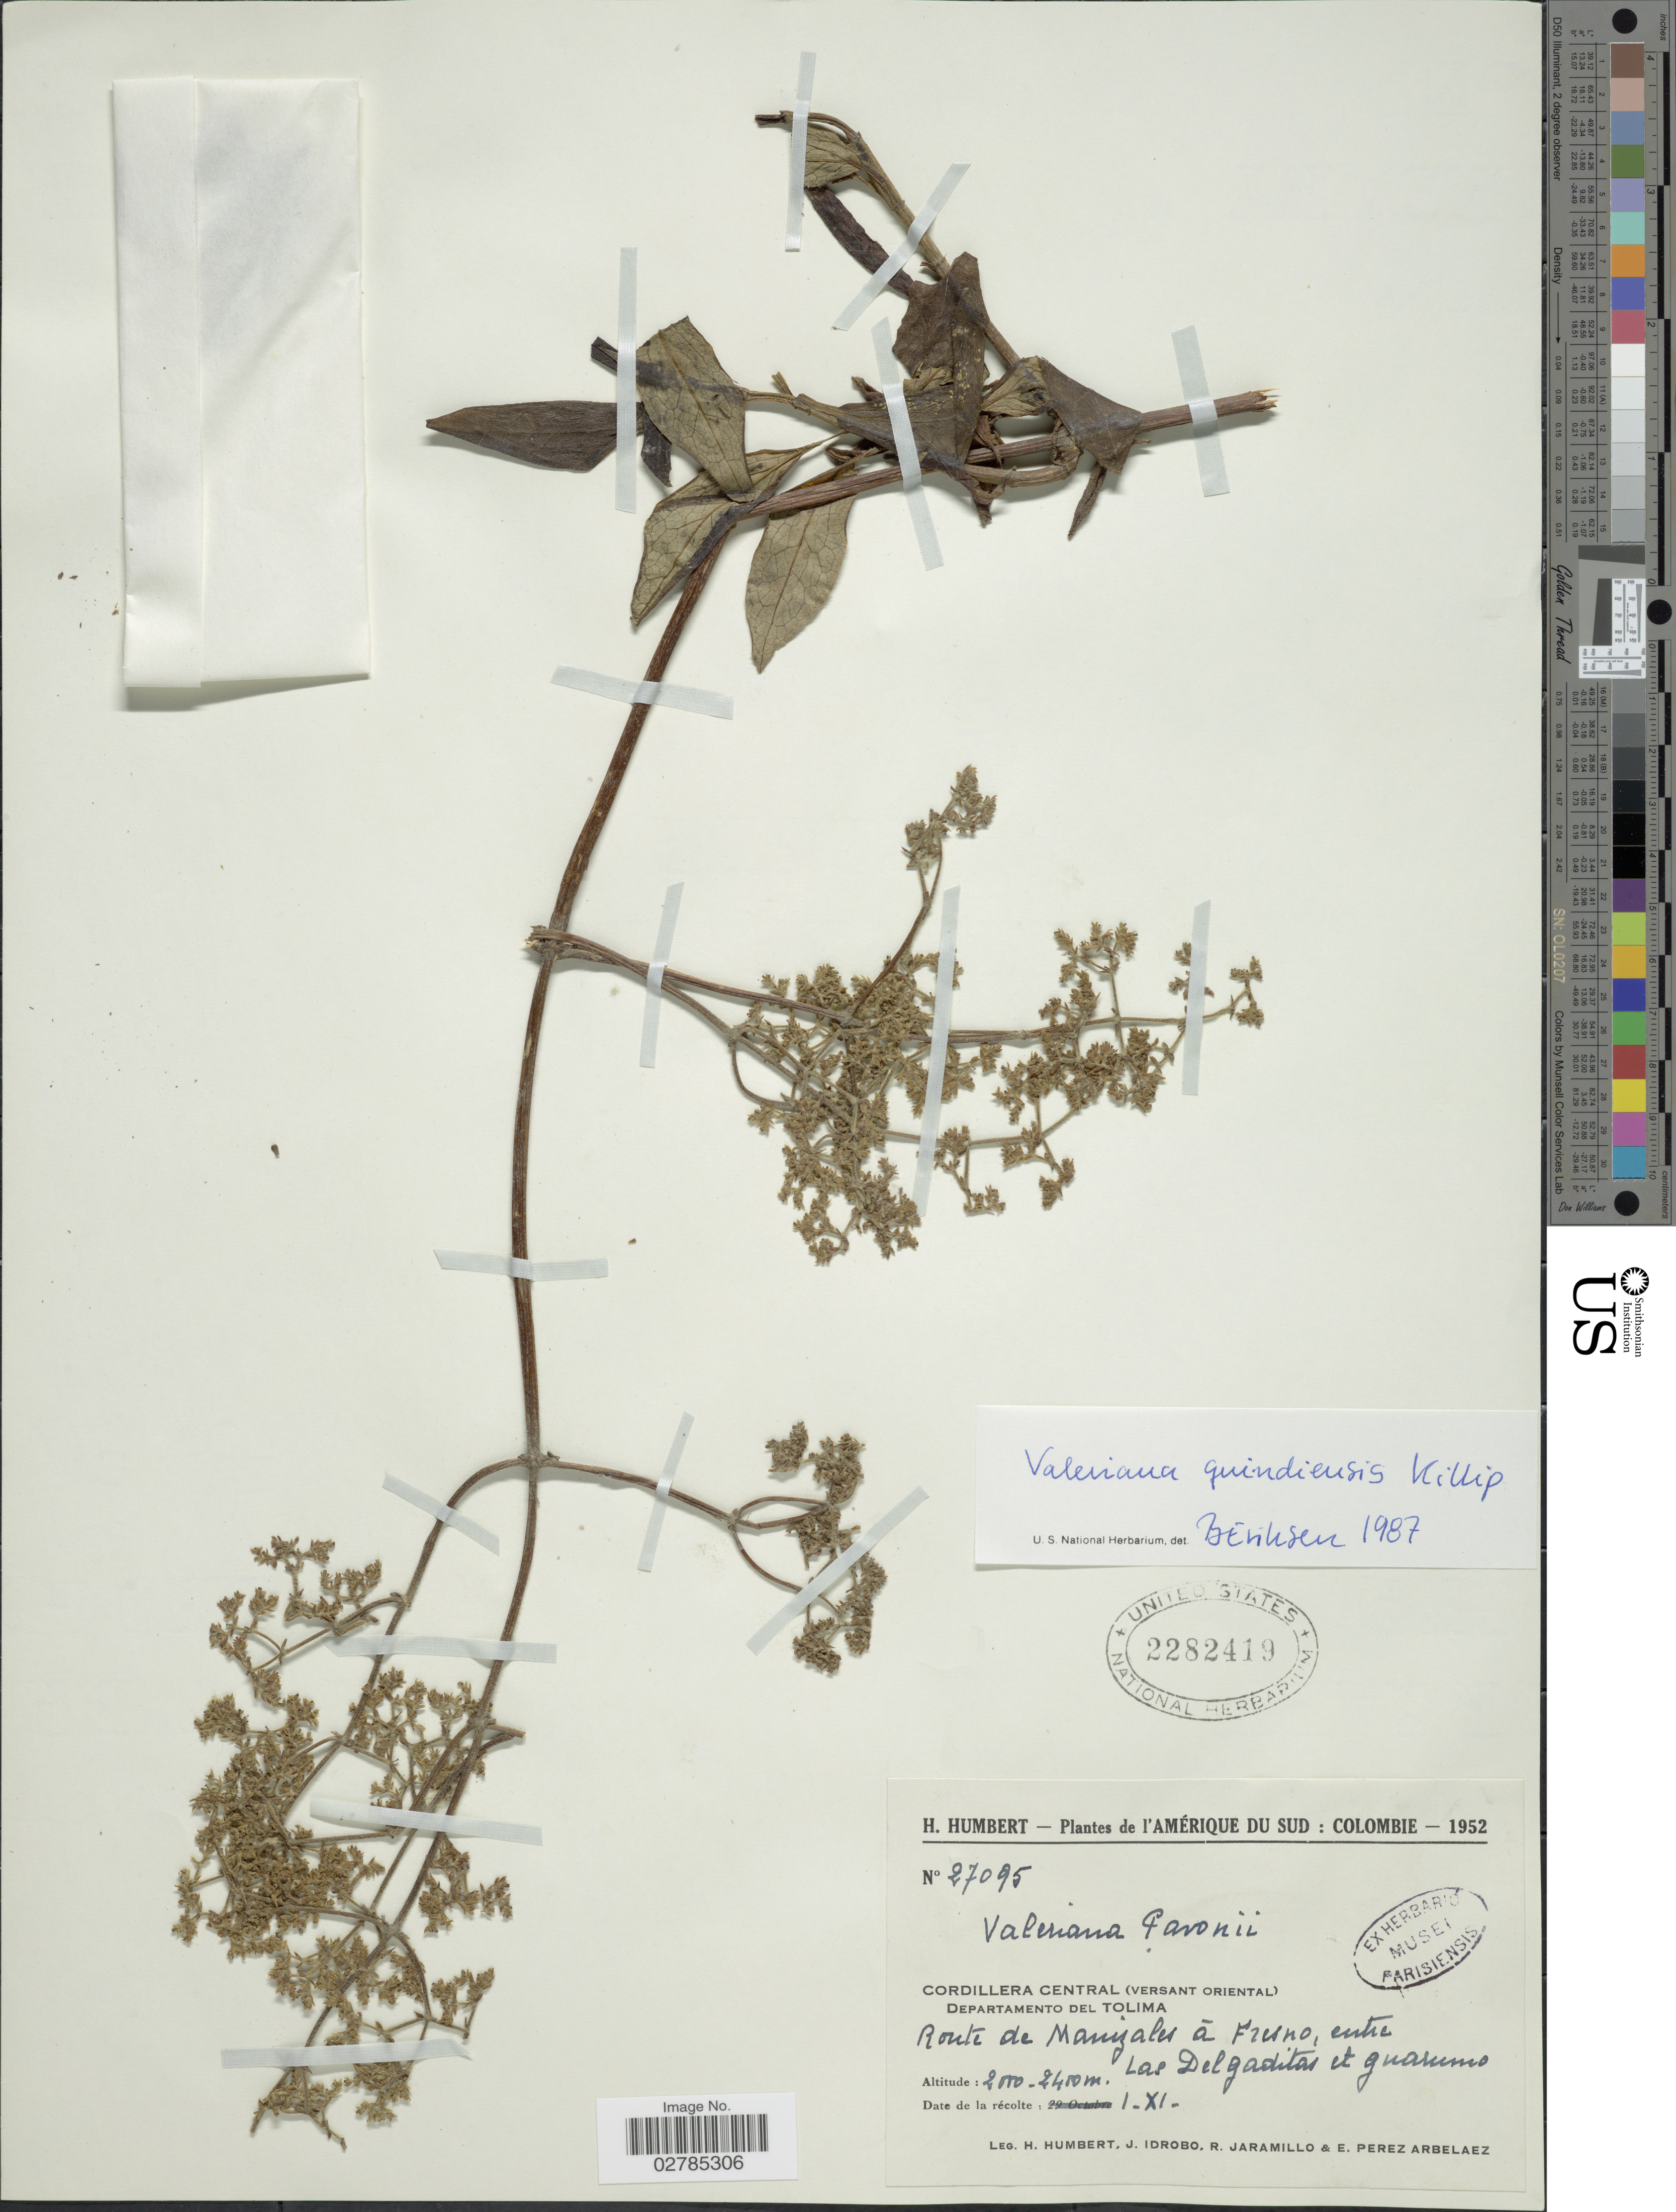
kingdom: Plantae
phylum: Tracheophyta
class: Magnoliopsida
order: Dipsacales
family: Caprifoliaceae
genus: Valeriana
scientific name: Valeriana quindiensis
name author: Killip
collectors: H. Humbert, J. M. Idrobo, R. Jaramillo M. & E. Pérez Arbeláez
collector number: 27095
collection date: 1952-11-01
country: Colombia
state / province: Tolima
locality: Cordillera Central (versant Oriental). Departamento del Tolima. Route de Manizales á Fresno, entre Las Delgaditas et Guarumo.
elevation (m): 2000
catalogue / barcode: US 2282419